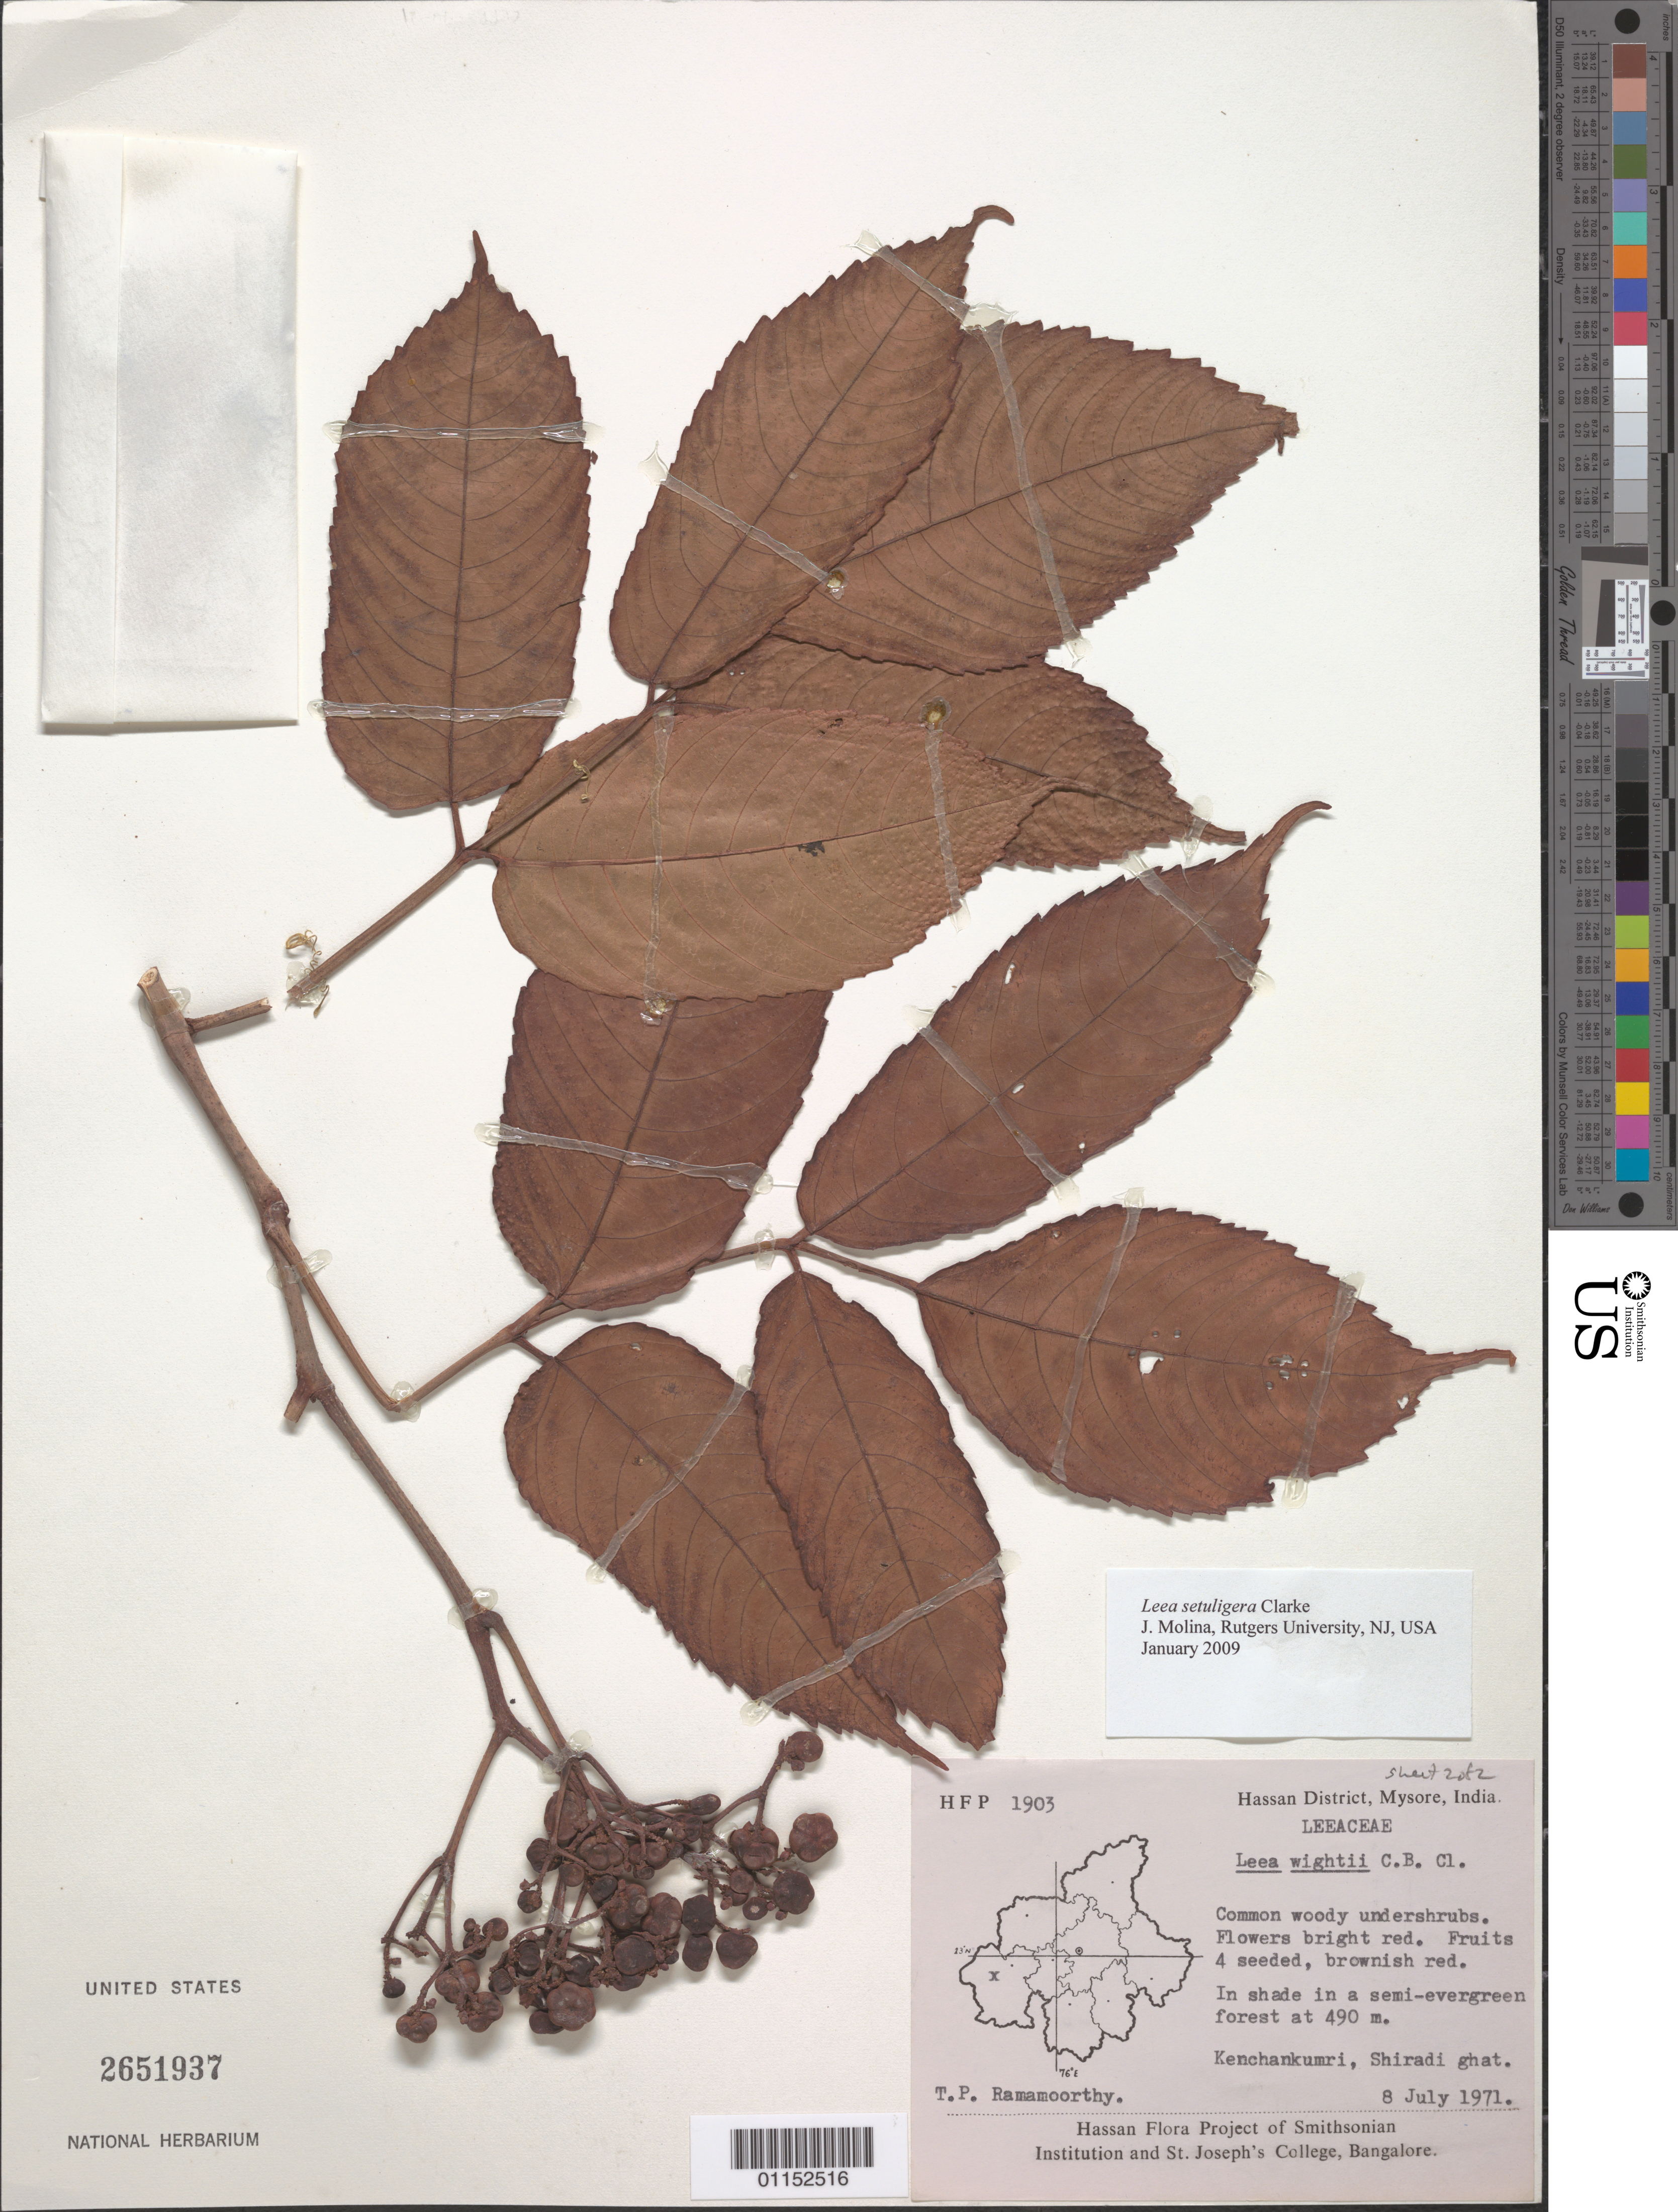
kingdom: Plantae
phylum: Tracheophyta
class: Magnoliopsida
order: Vitales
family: Vitaceae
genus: Leea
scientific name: Leea setuligera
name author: C.B. Clarke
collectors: T. P. Ramamoorthy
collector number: HFP 1903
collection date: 1971-07-08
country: India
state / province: Karnataka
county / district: Mysore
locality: Kenchankumri, Shiradi ghat.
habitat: Common woody undershrubs. In shade in semi-evergreen forest.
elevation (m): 490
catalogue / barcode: US 2651937